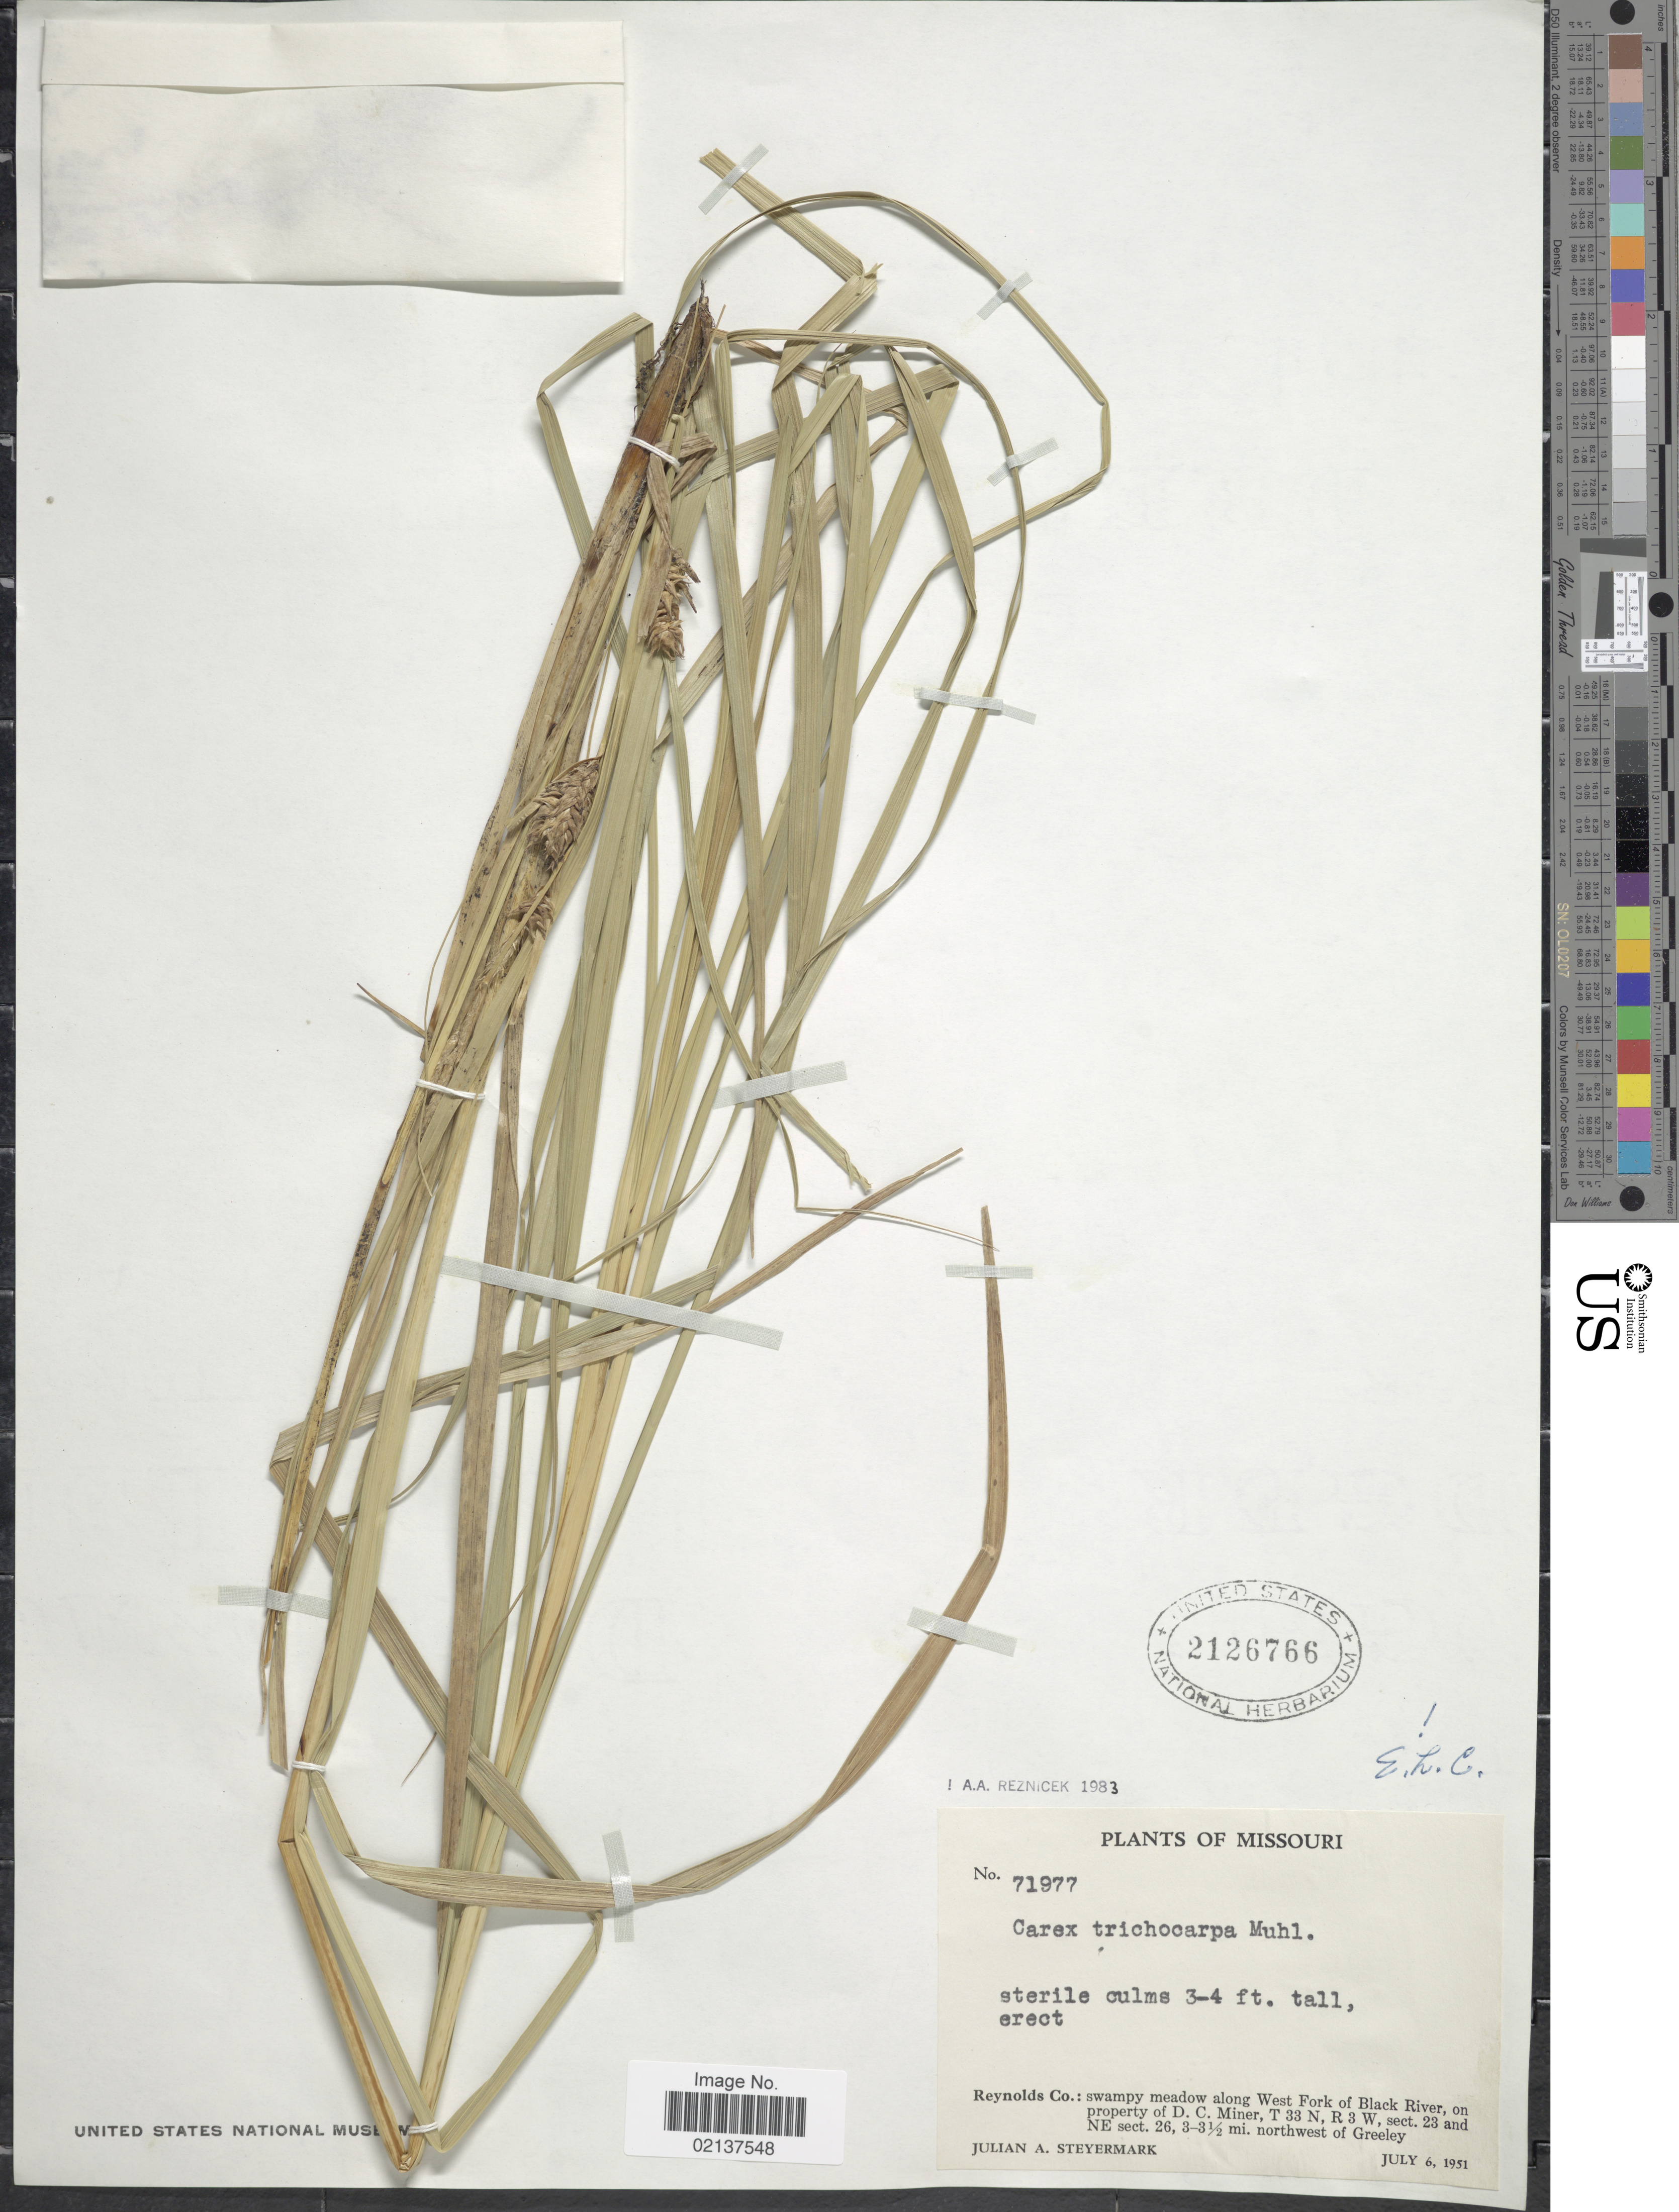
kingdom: Plantae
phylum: Tracheophyta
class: Liliopsida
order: Poales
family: Cyperaceae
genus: Carex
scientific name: Carex trichocarpa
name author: Muhl. ex Willd.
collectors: J. Steyermark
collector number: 71977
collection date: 1951-07-06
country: United States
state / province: Missouri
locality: Reynolds Co, along West Fork of Black River on property of D.C. Miner, T33N, R3W, sect 23 and NE sect 26, 3-3½ mi northwest of Greeley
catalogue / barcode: US 2126766